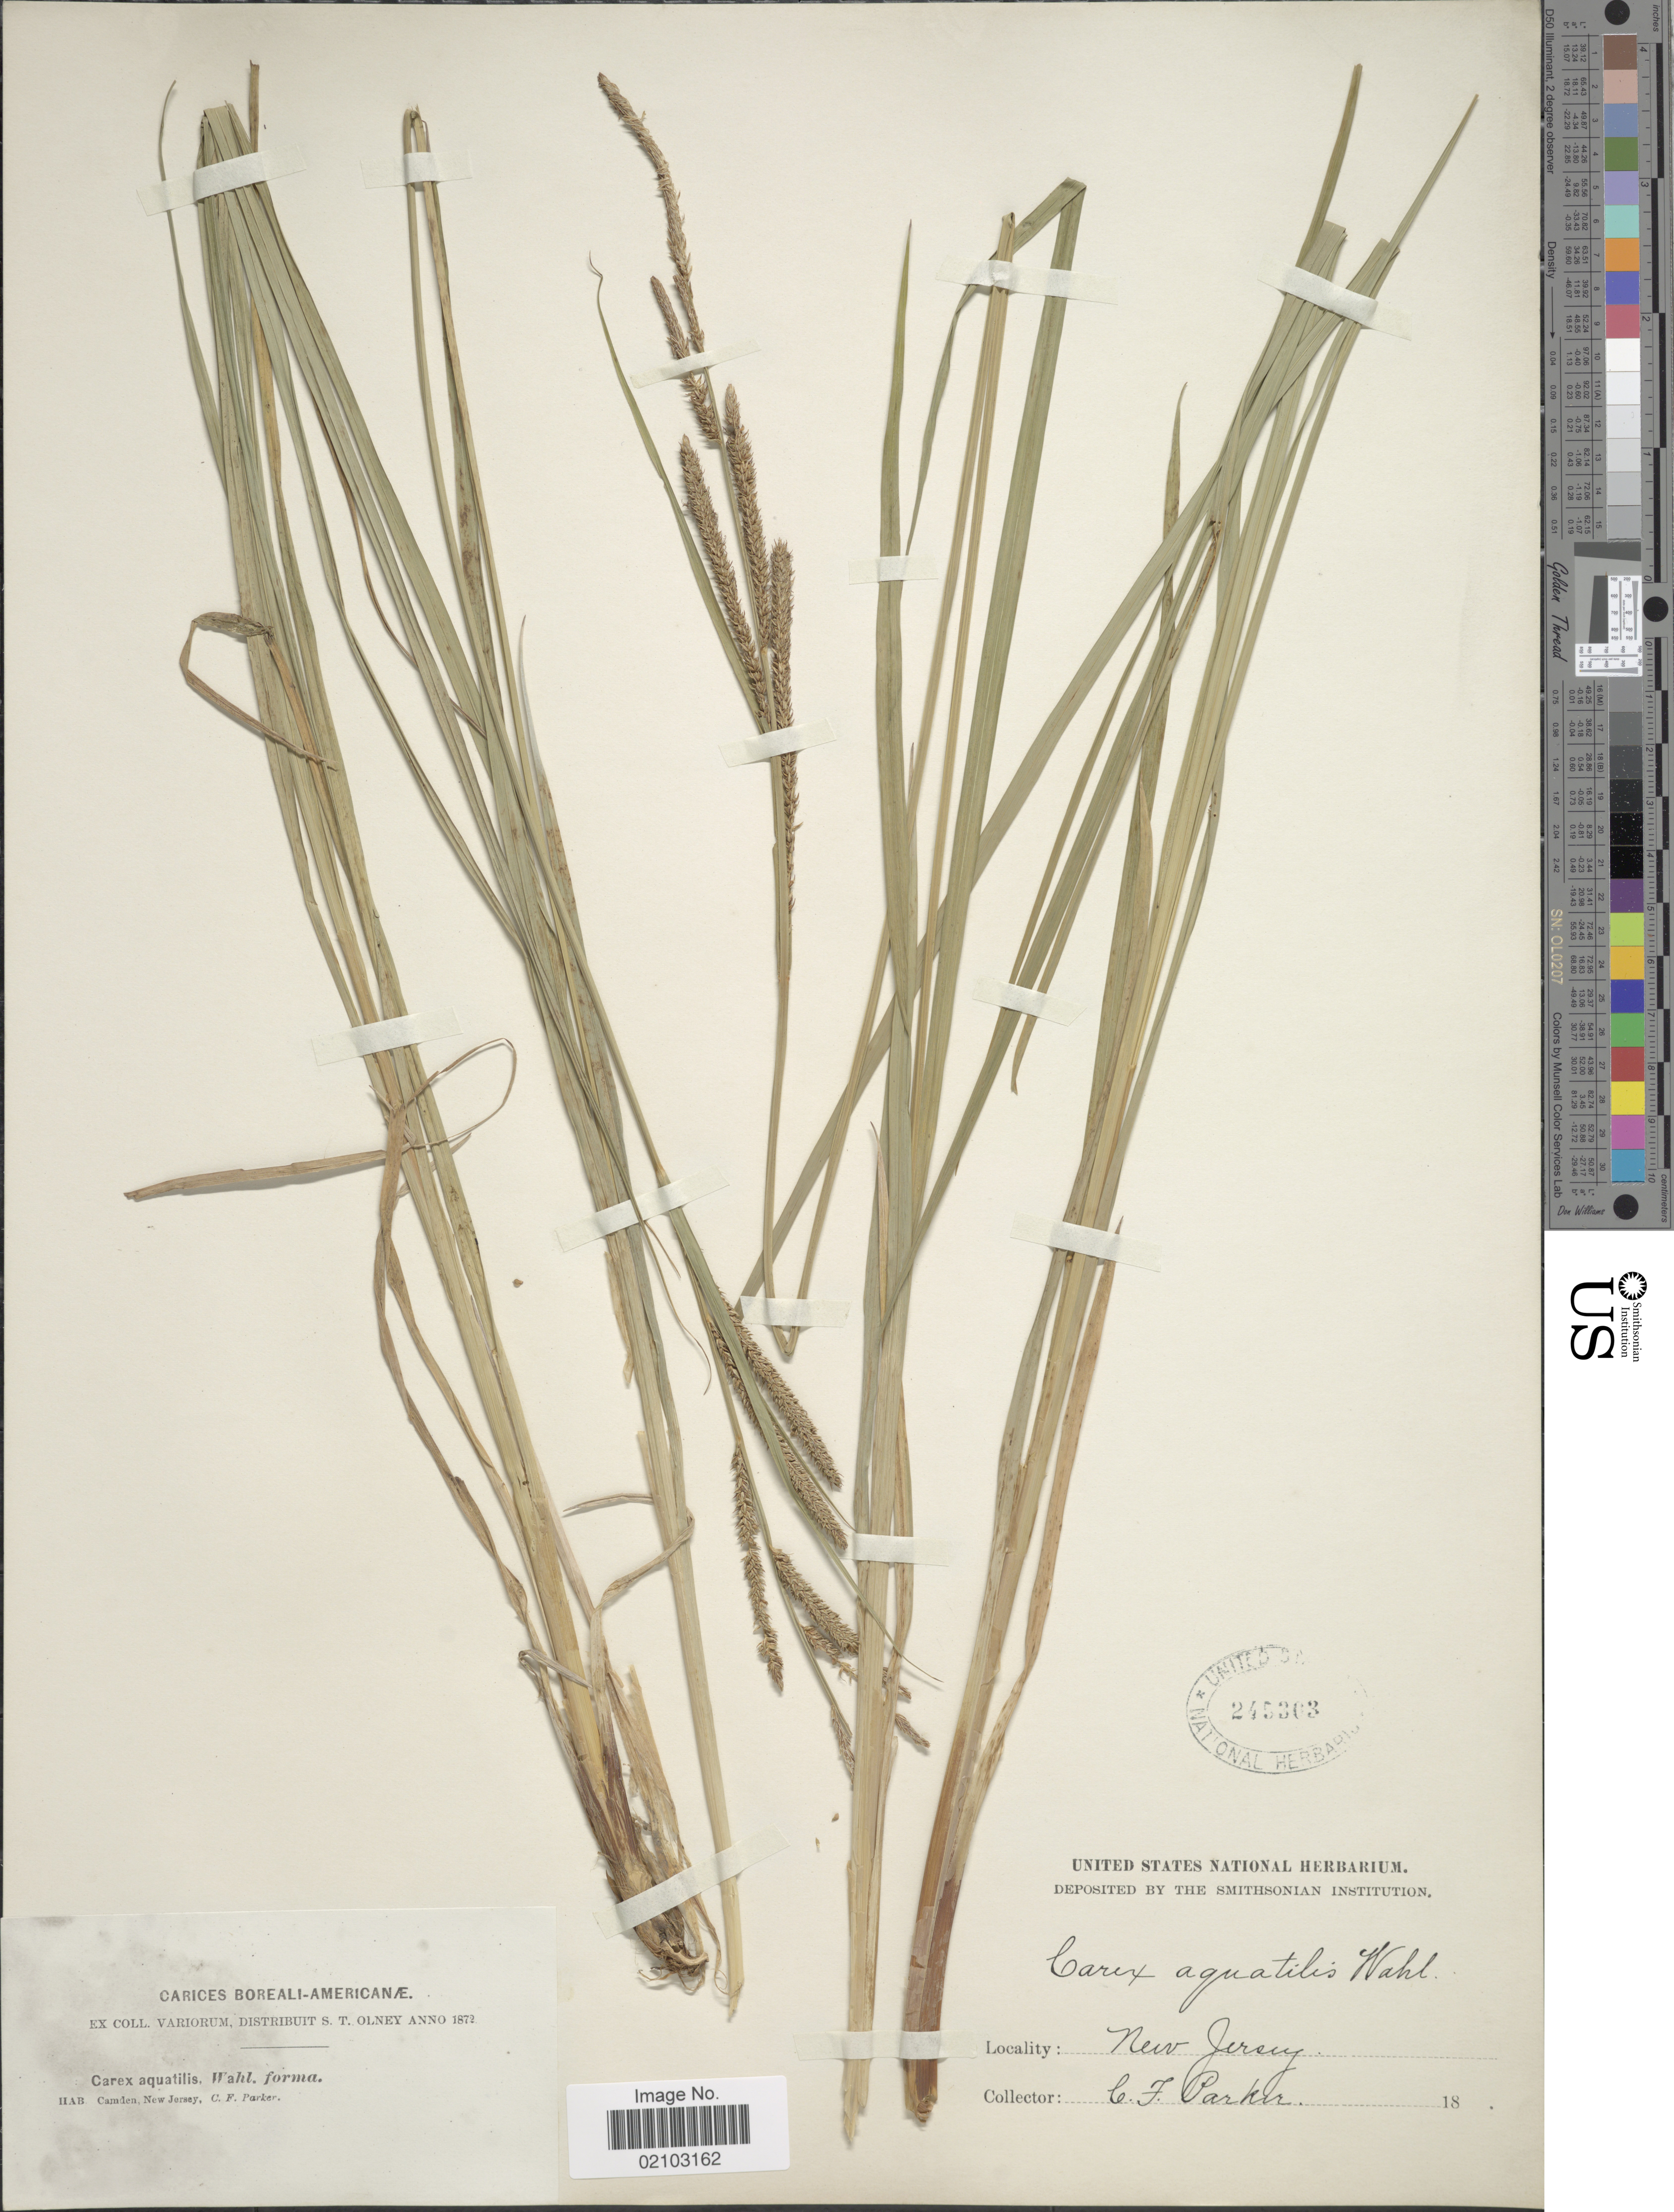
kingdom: Plantae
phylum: Tracheophyta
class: Liliopsida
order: Poales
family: Cyperaceae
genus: Carex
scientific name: Carex aquatilis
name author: Wahlenb.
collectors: C. F. Parker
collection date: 1872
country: United States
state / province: New Jersey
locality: Camden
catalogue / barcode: US 245303